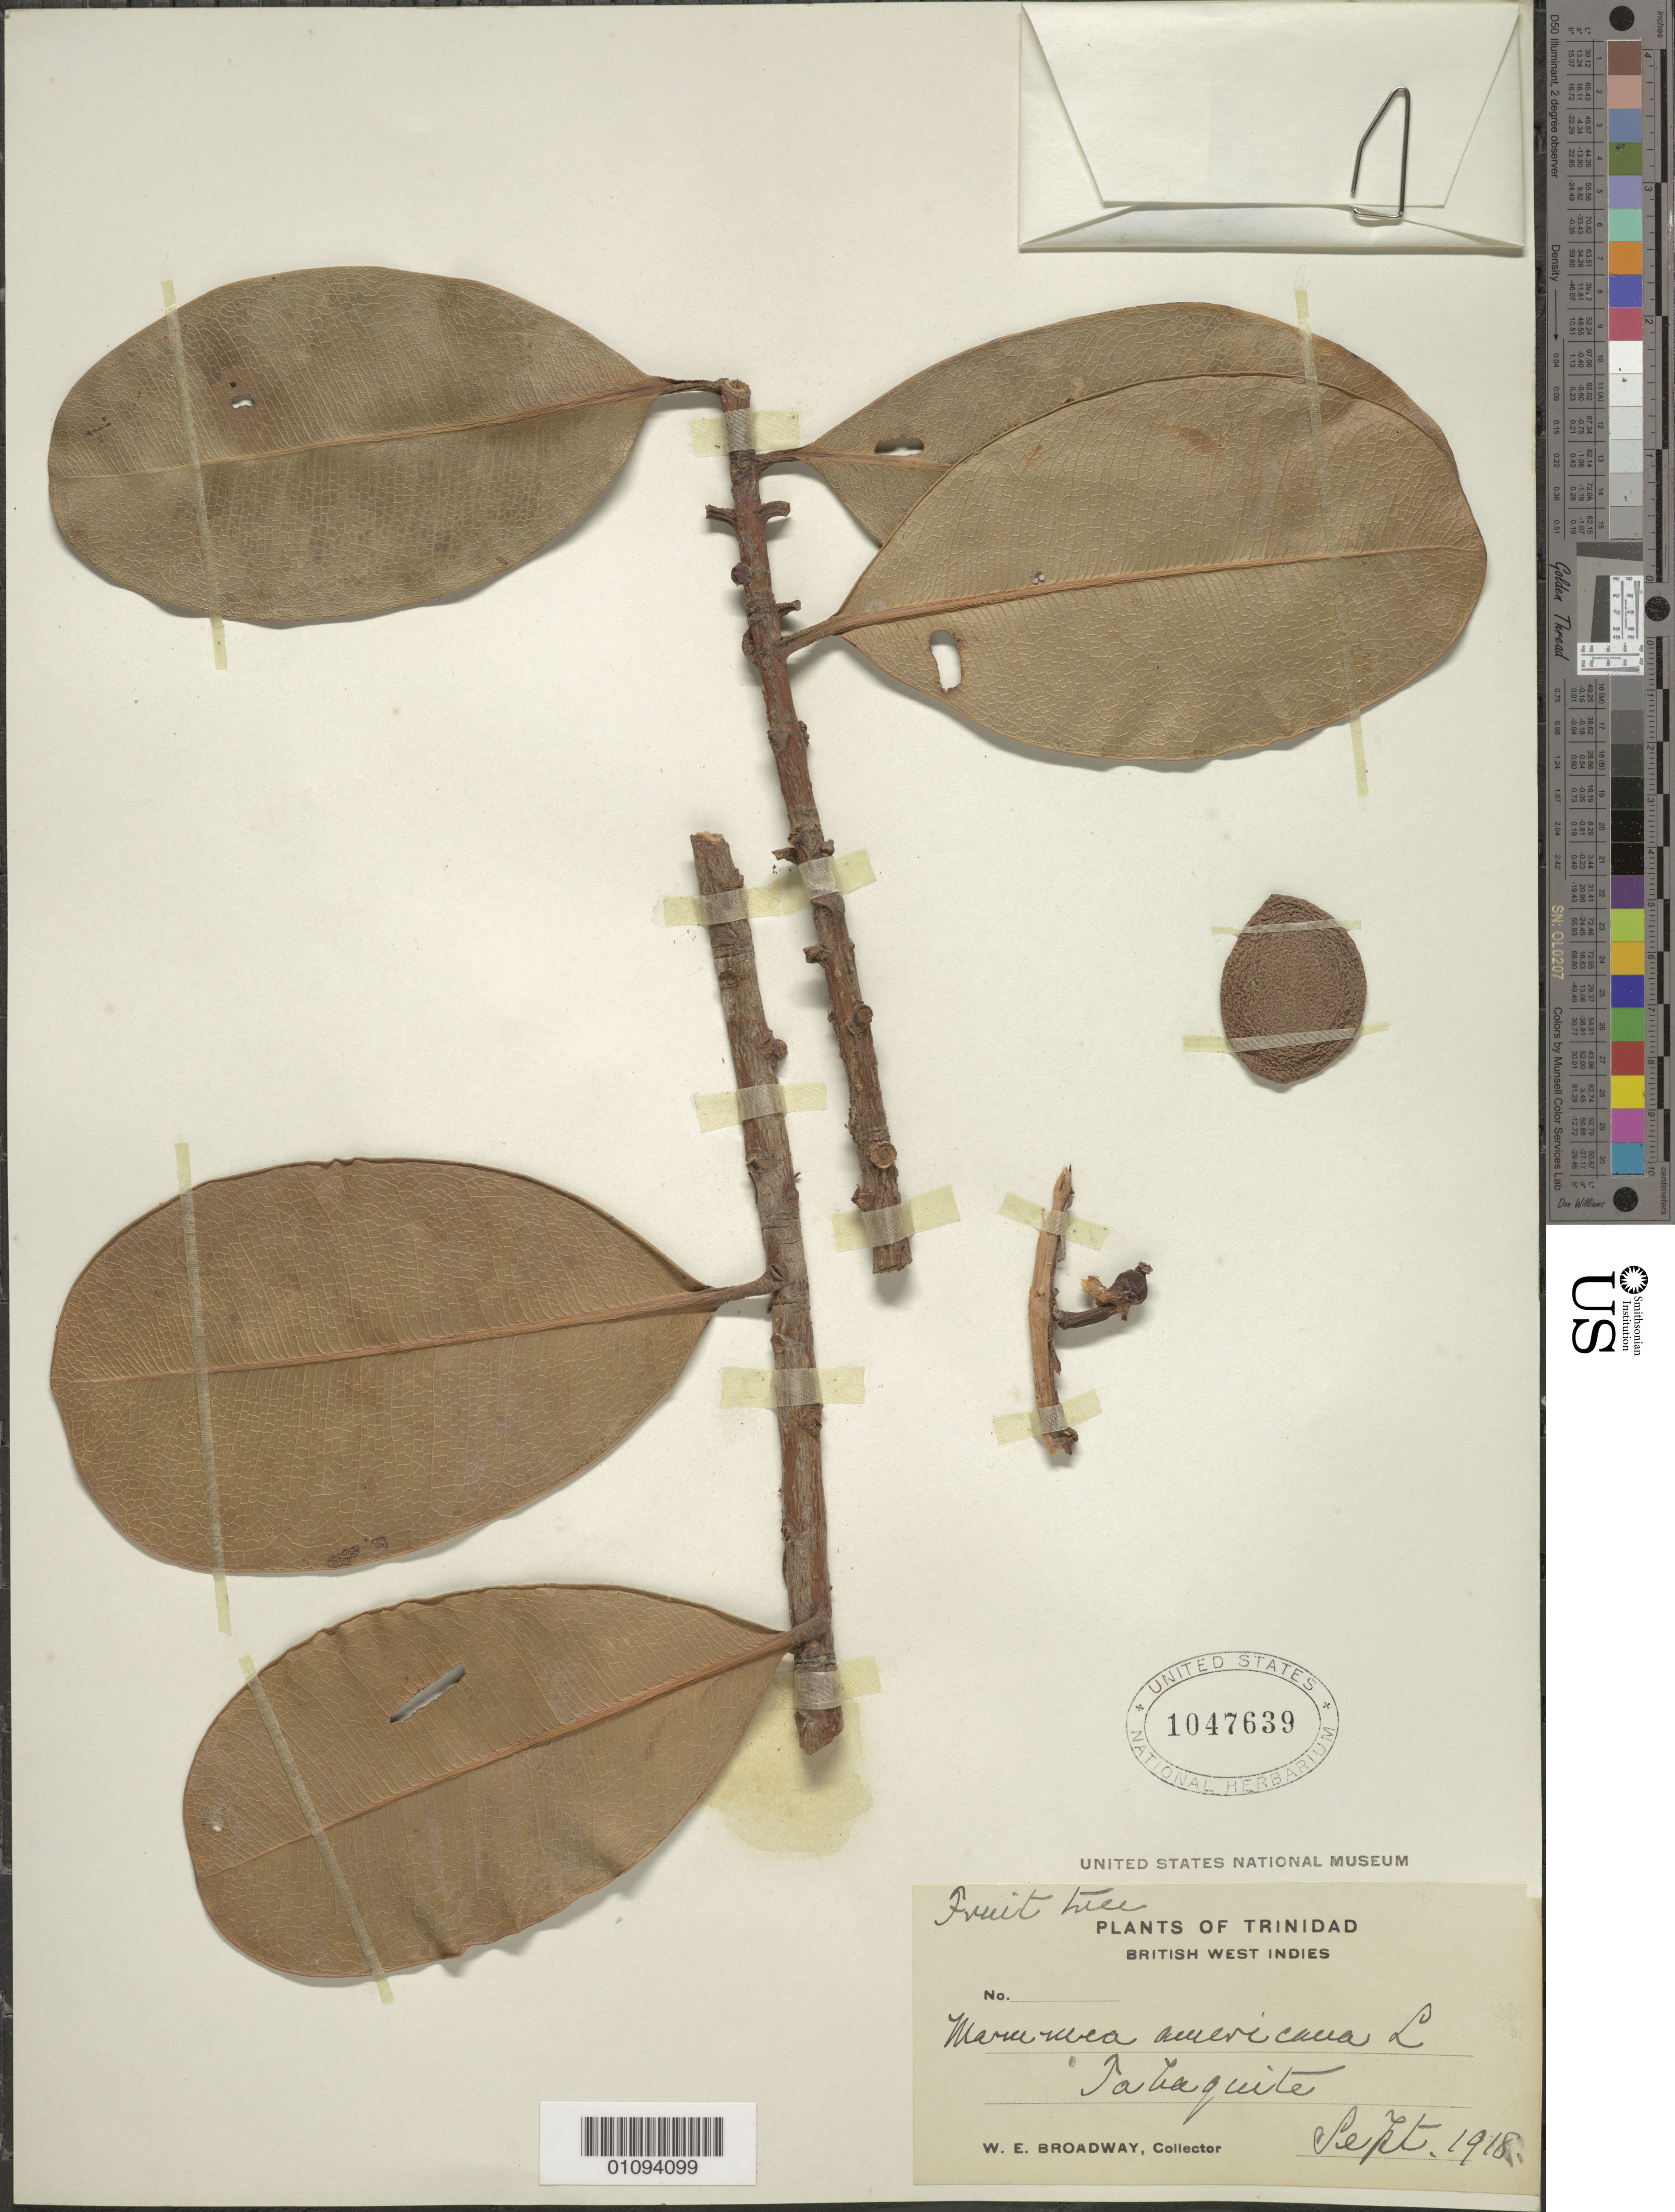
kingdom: Plantae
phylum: Tracheophyta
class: Magnoliopsida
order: Malpighiales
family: Calophyllaceae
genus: Mammea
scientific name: Mammea americana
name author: L.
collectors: W. E. Broadway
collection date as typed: Sep 1918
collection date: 1918-09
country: Trinidad and Tobago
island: Trinidad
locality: Tabaquite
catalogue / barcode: US 1047639